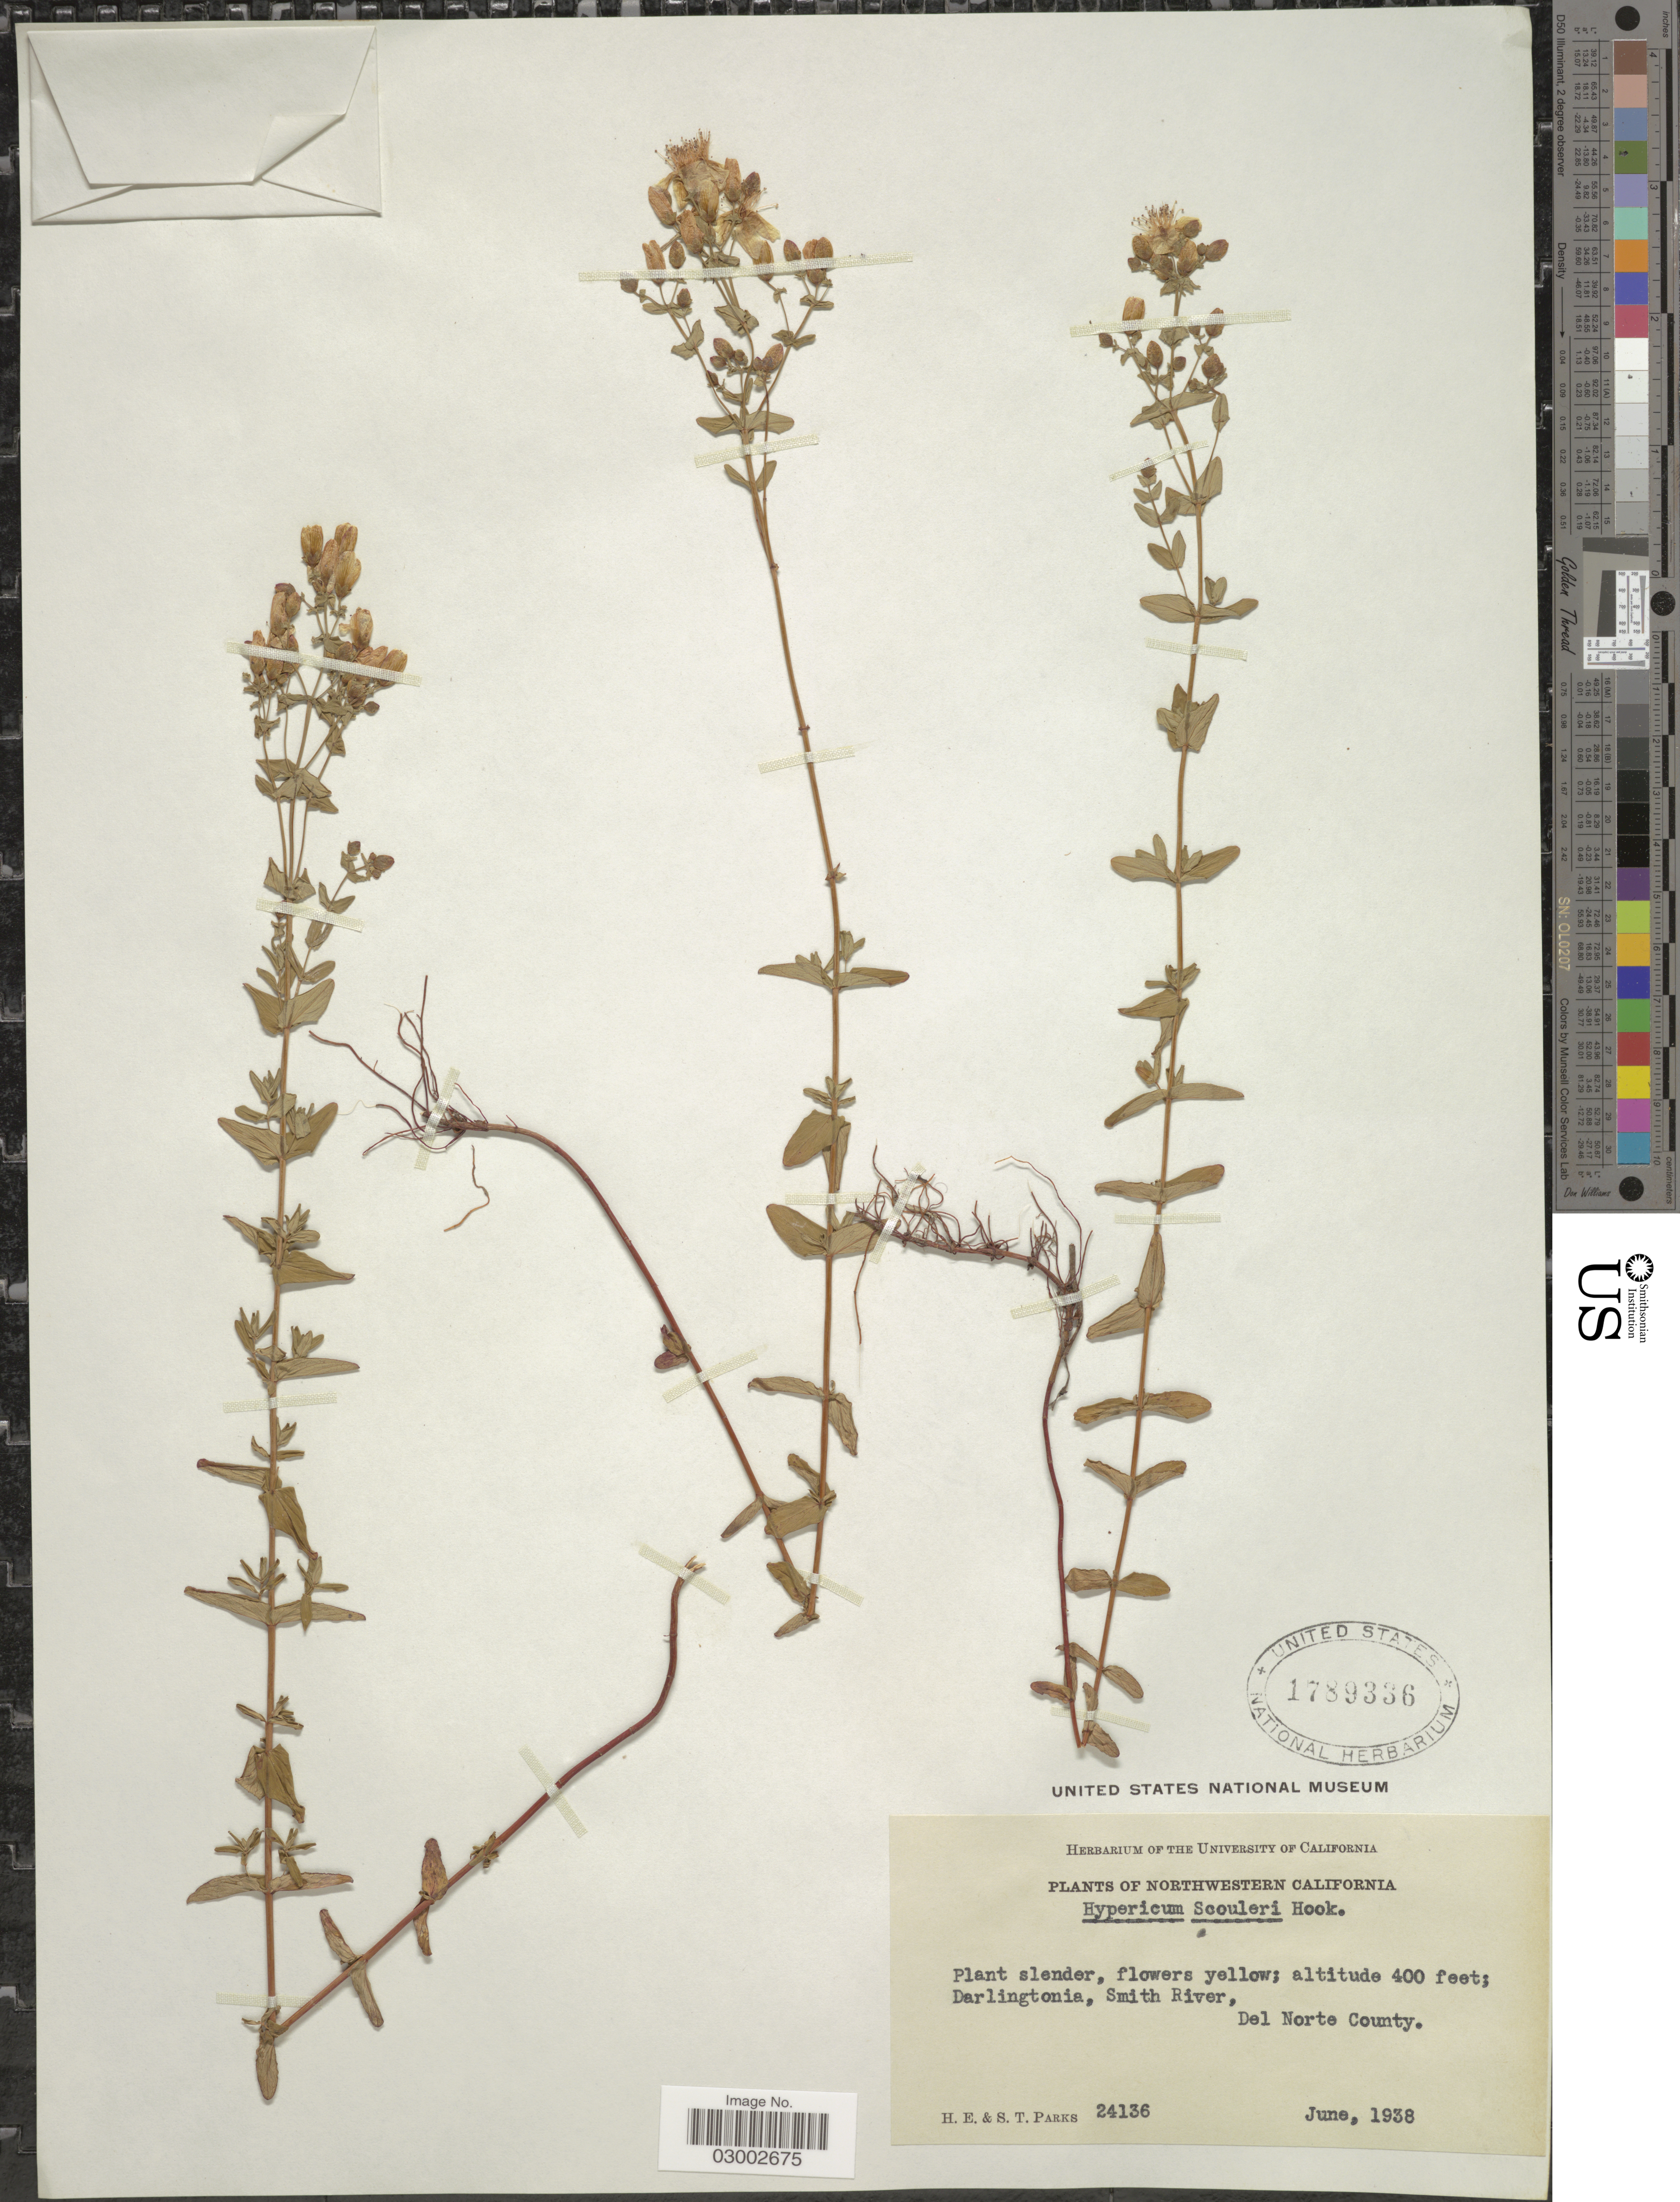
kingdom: Plantae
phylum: Tracheophyta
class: Magnoliopsida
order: Malpighiales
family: Hypericaceae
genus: Hypericum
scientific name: Hypericum scouleri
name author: Hook.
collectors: H. E. Parks & S. Parks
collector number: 24136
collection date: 1938-06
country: United States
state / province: California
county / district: Del Norte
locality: Northwestern California. Darlingtonia, Smith River, Del Norte County.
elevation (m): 122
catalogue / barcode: US 1789336